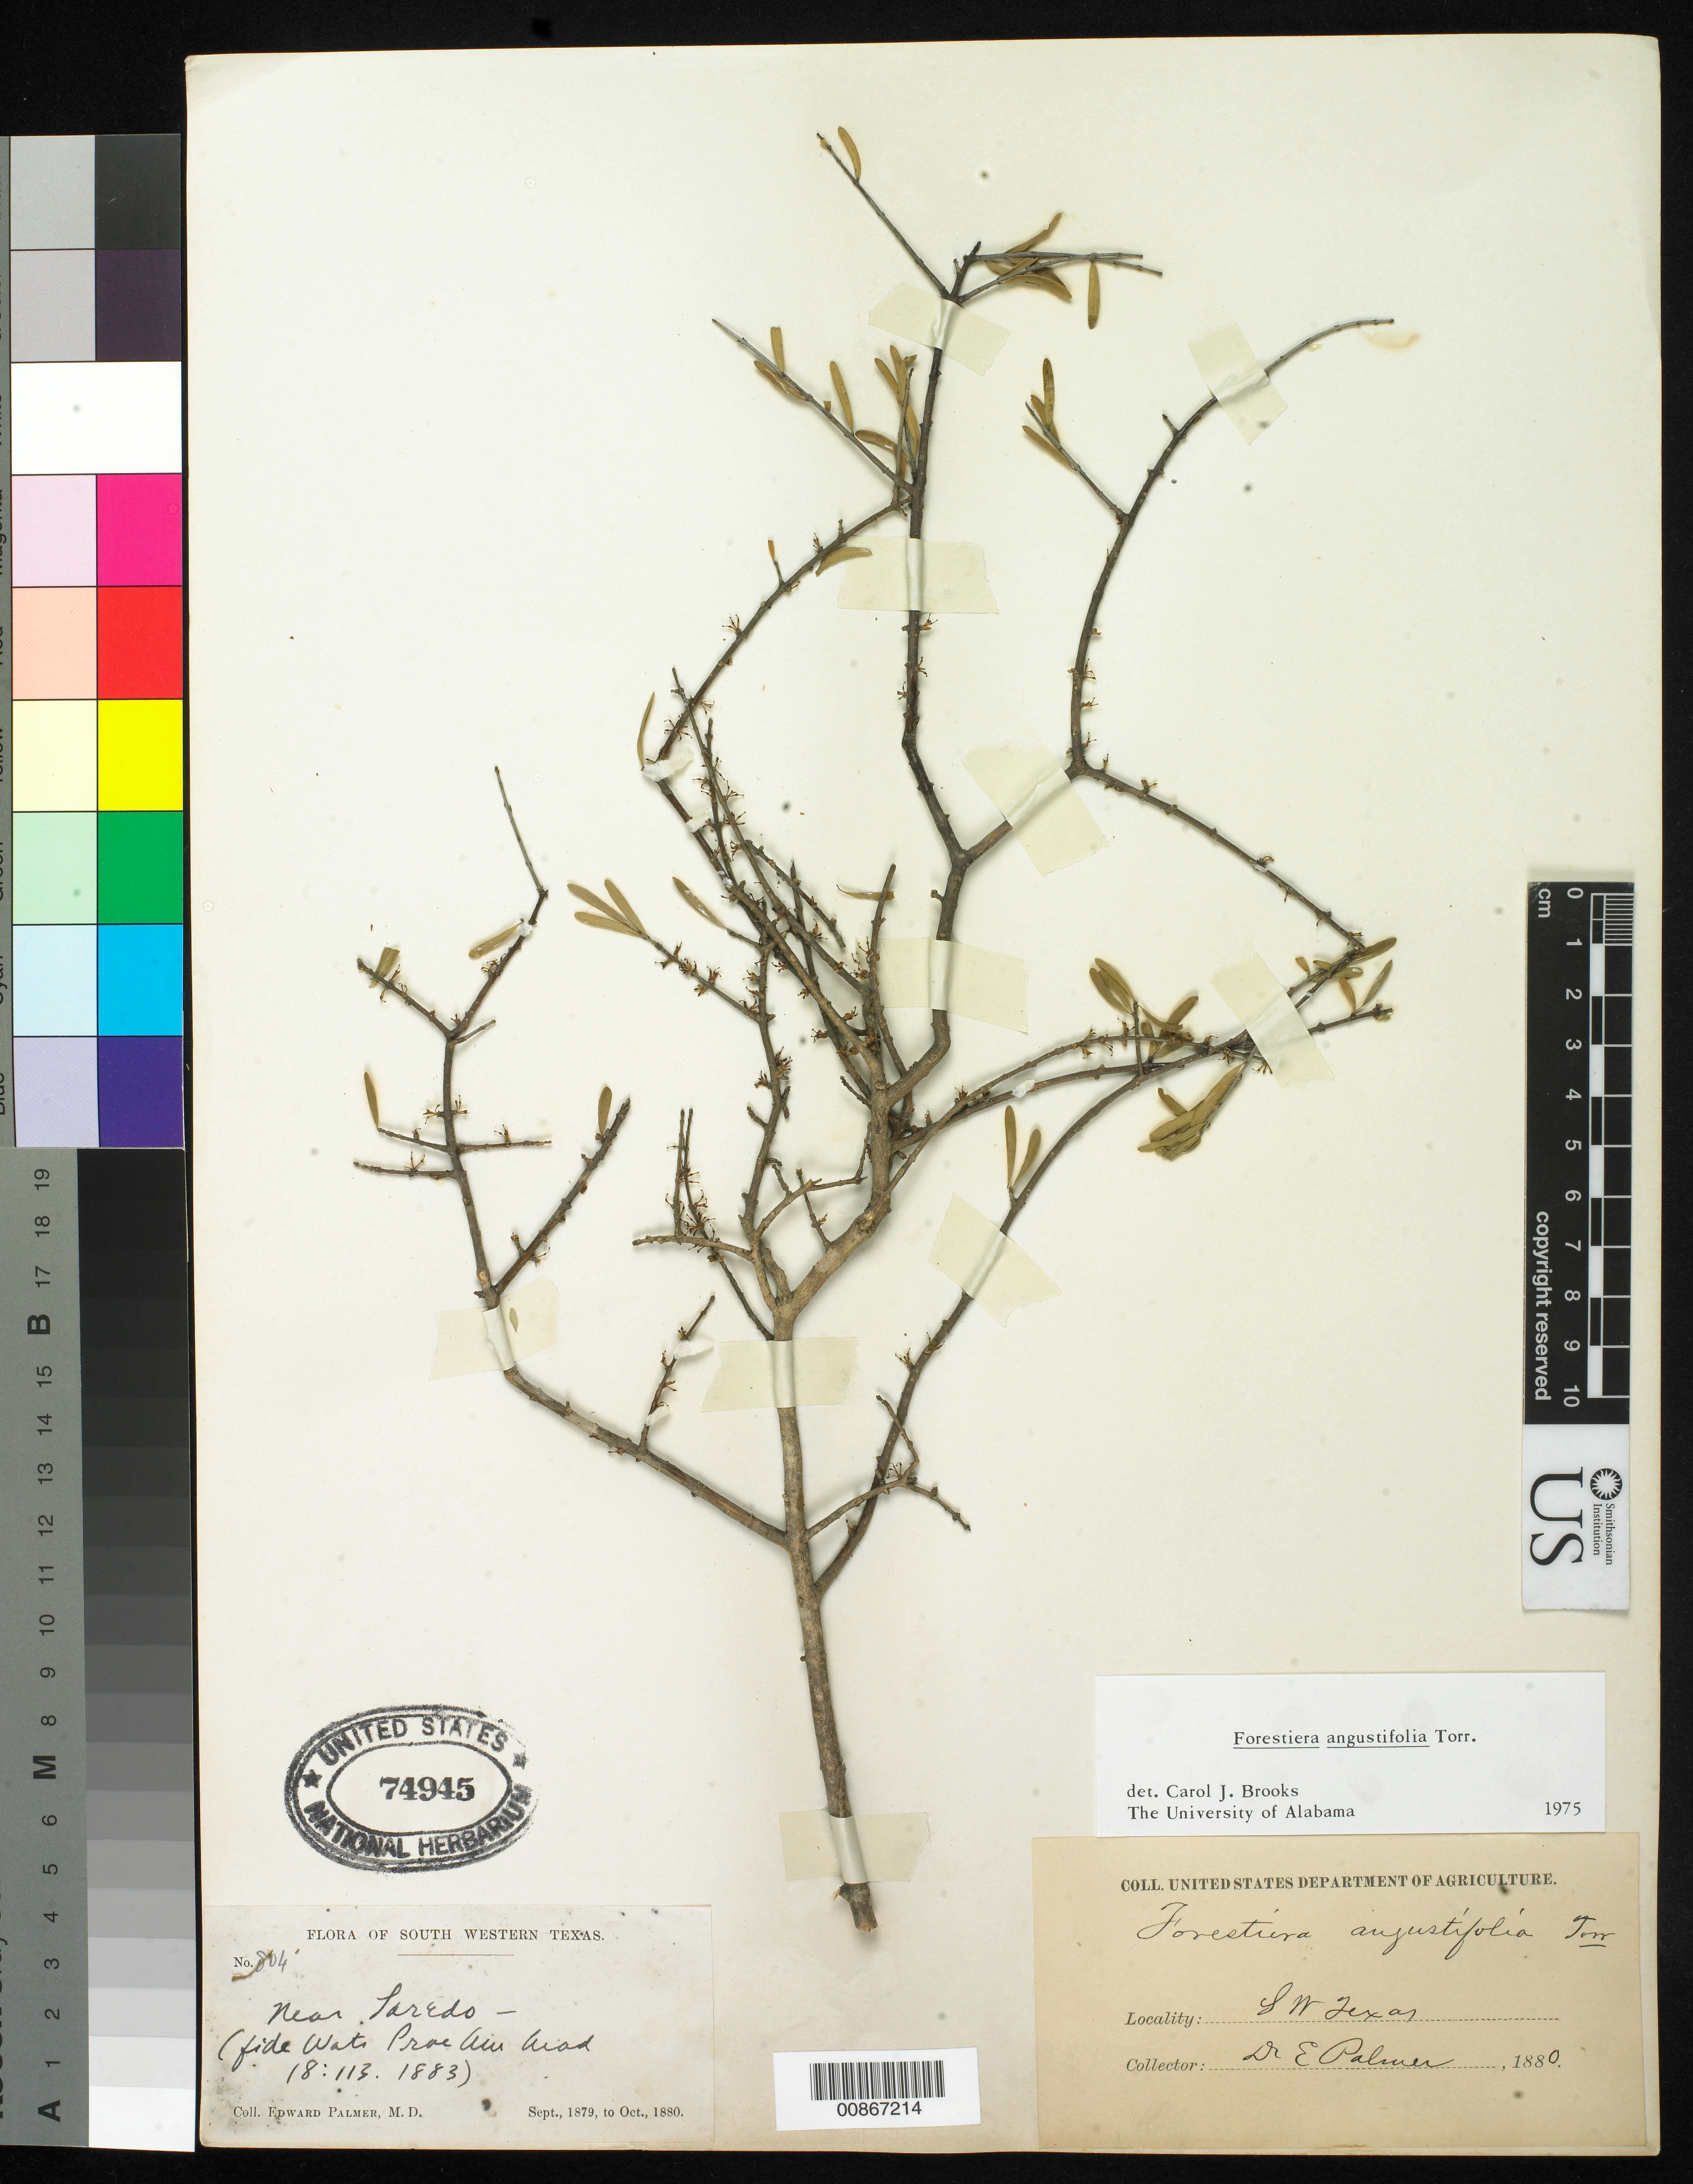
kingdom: Plantae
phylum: Tracheophyta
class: Magnoliopsida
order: Lamiales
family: Oleaceae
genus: Forestiera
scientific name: Forestiera angustifolia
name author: Torr.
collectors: E. Palmer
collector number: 804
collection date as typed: Sep 1879 to -- Oct 1880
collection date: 1879-09/1880-10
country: United States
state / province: Texas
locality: Near Laredo, Texas.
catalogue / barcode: US 74945